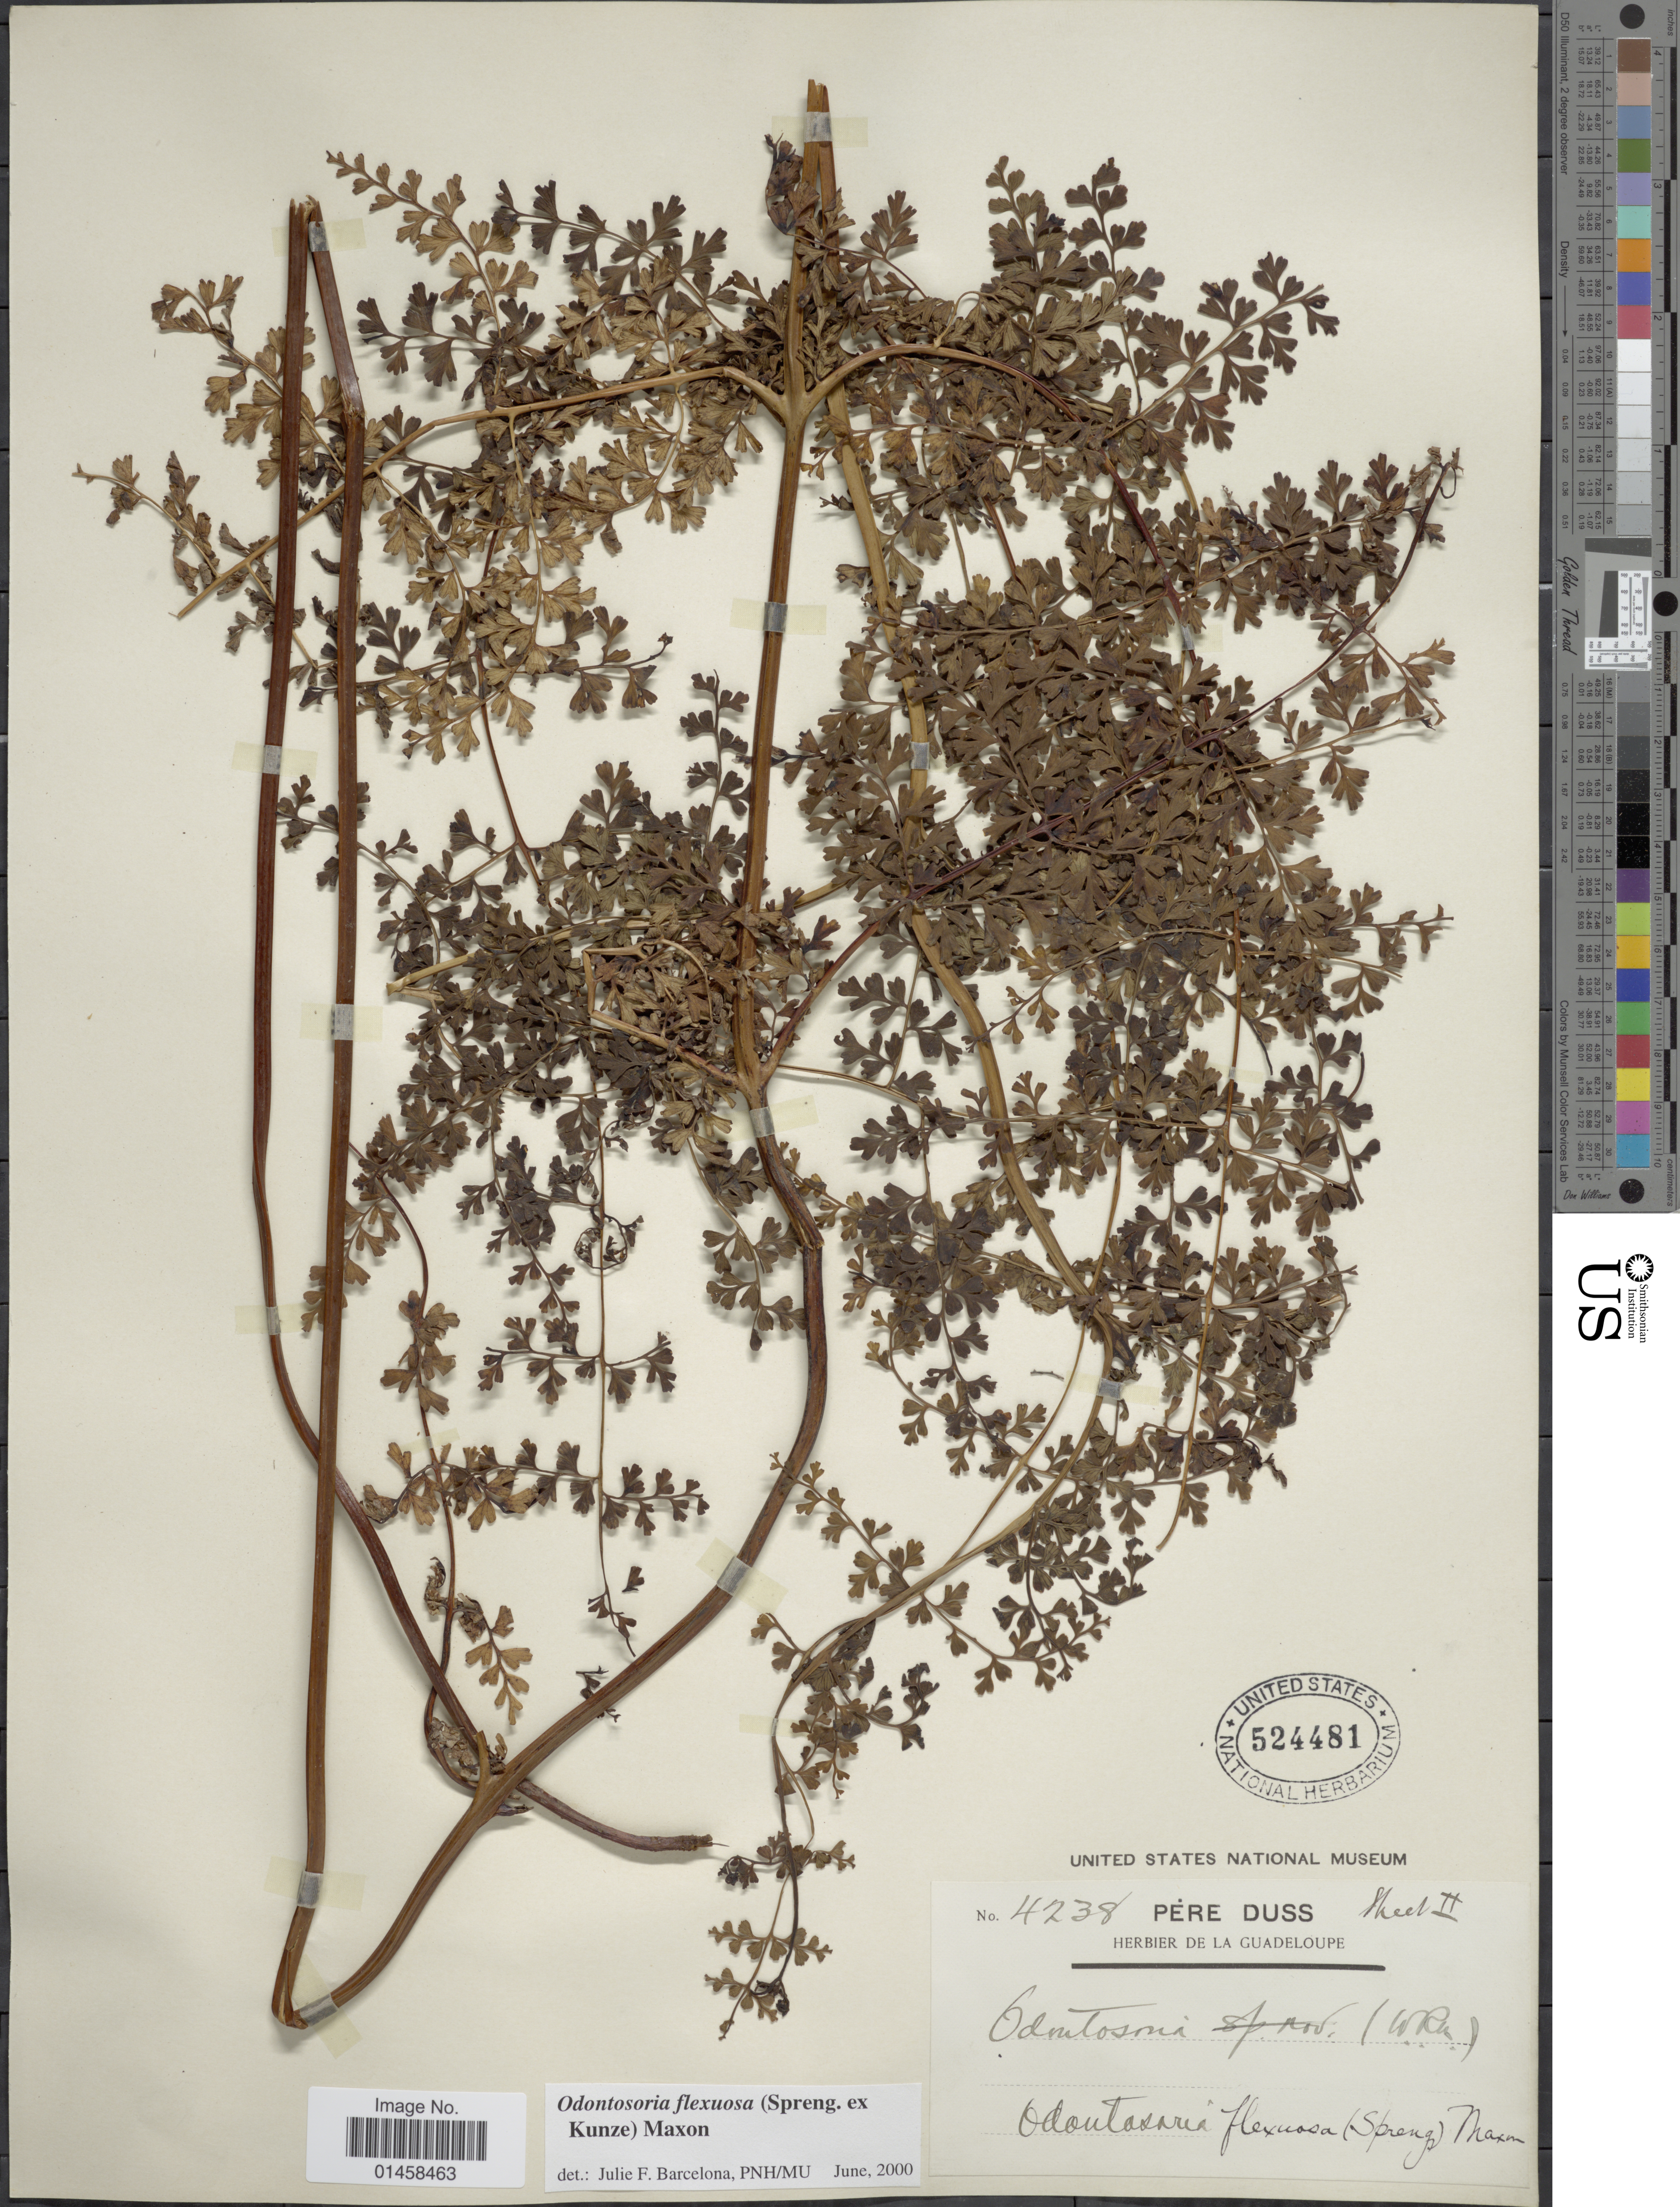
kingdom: Plantae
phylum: Tracheophyta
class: Polypodiopsida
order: Polypodiales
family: Lindsaeaceae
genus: Odontosoria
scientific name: Odontosoria flexuosa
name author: (Spreng. ex Kunze) Maxon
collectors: Père Duss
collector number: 4238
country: Guadeloupe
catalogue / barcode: US 524481